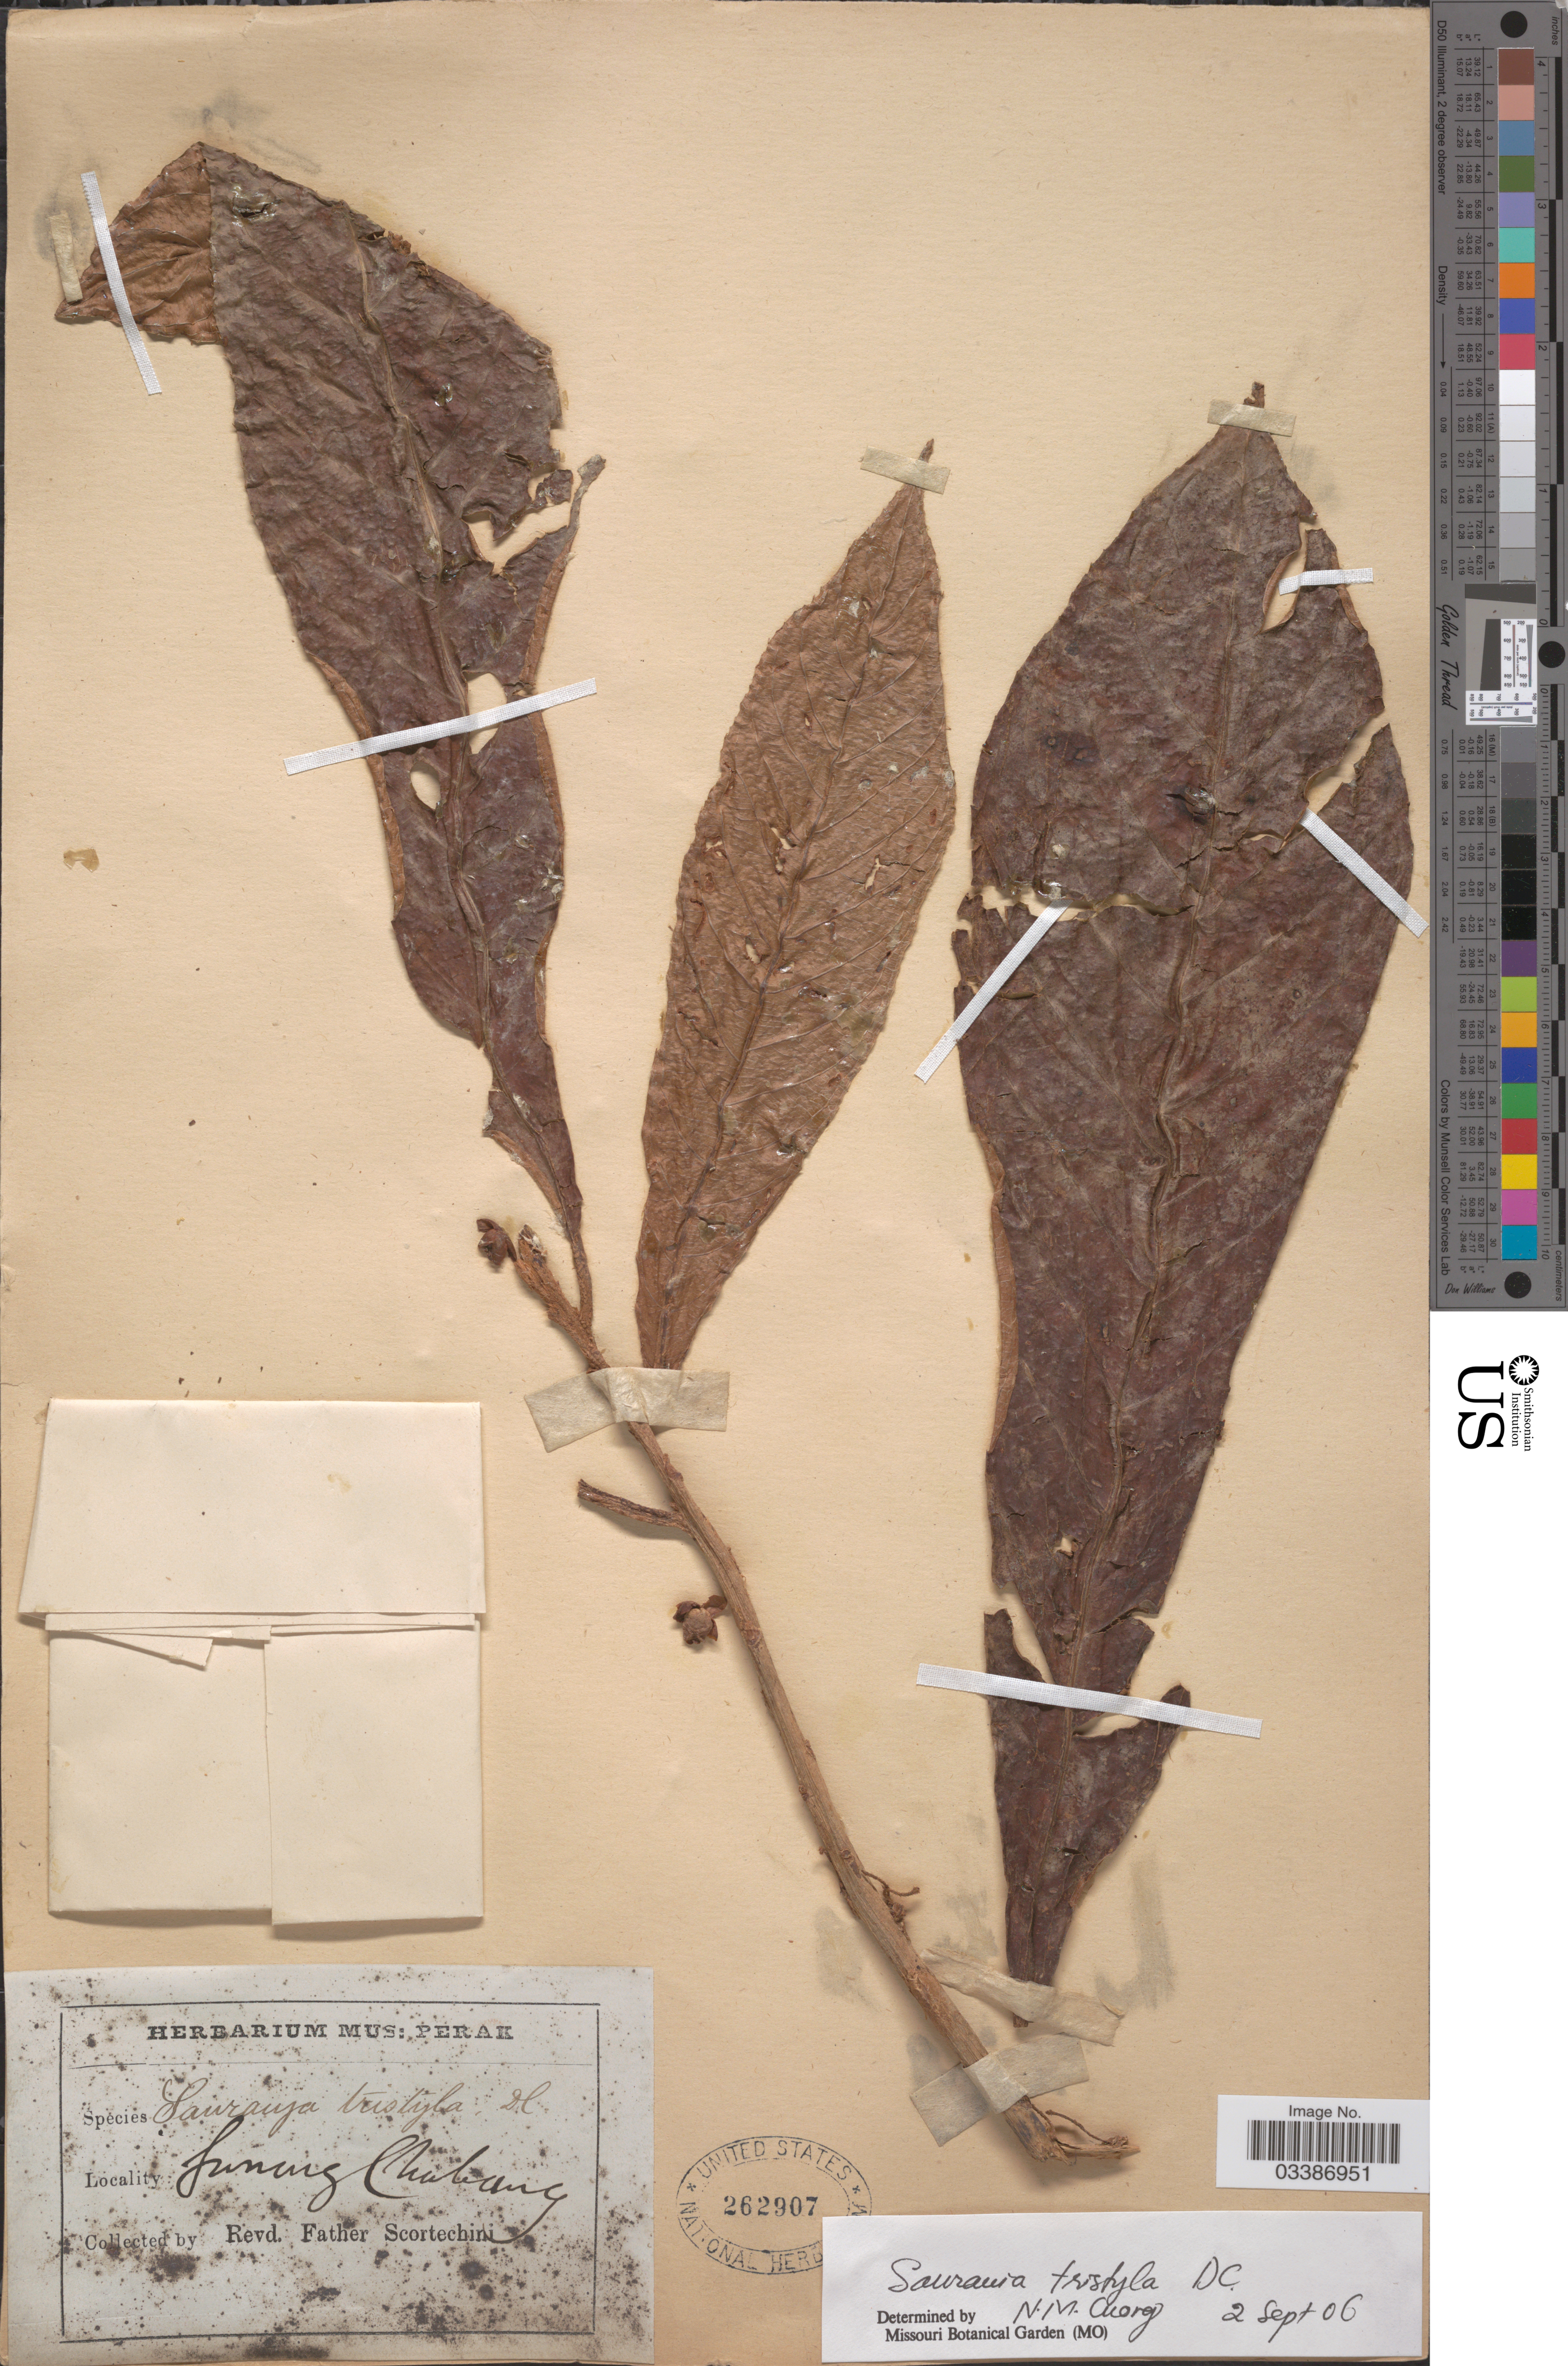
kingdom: Plantae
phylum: Tracheophyta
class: Magnoliopsida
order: Ericales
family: Actinidiaceae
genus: Saurauia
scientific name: Saurauia tristyla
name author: DC.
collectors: Fr. Scortechini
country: Malaysia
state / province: Perak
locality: Gunung Chabang.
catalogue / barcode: US 262907